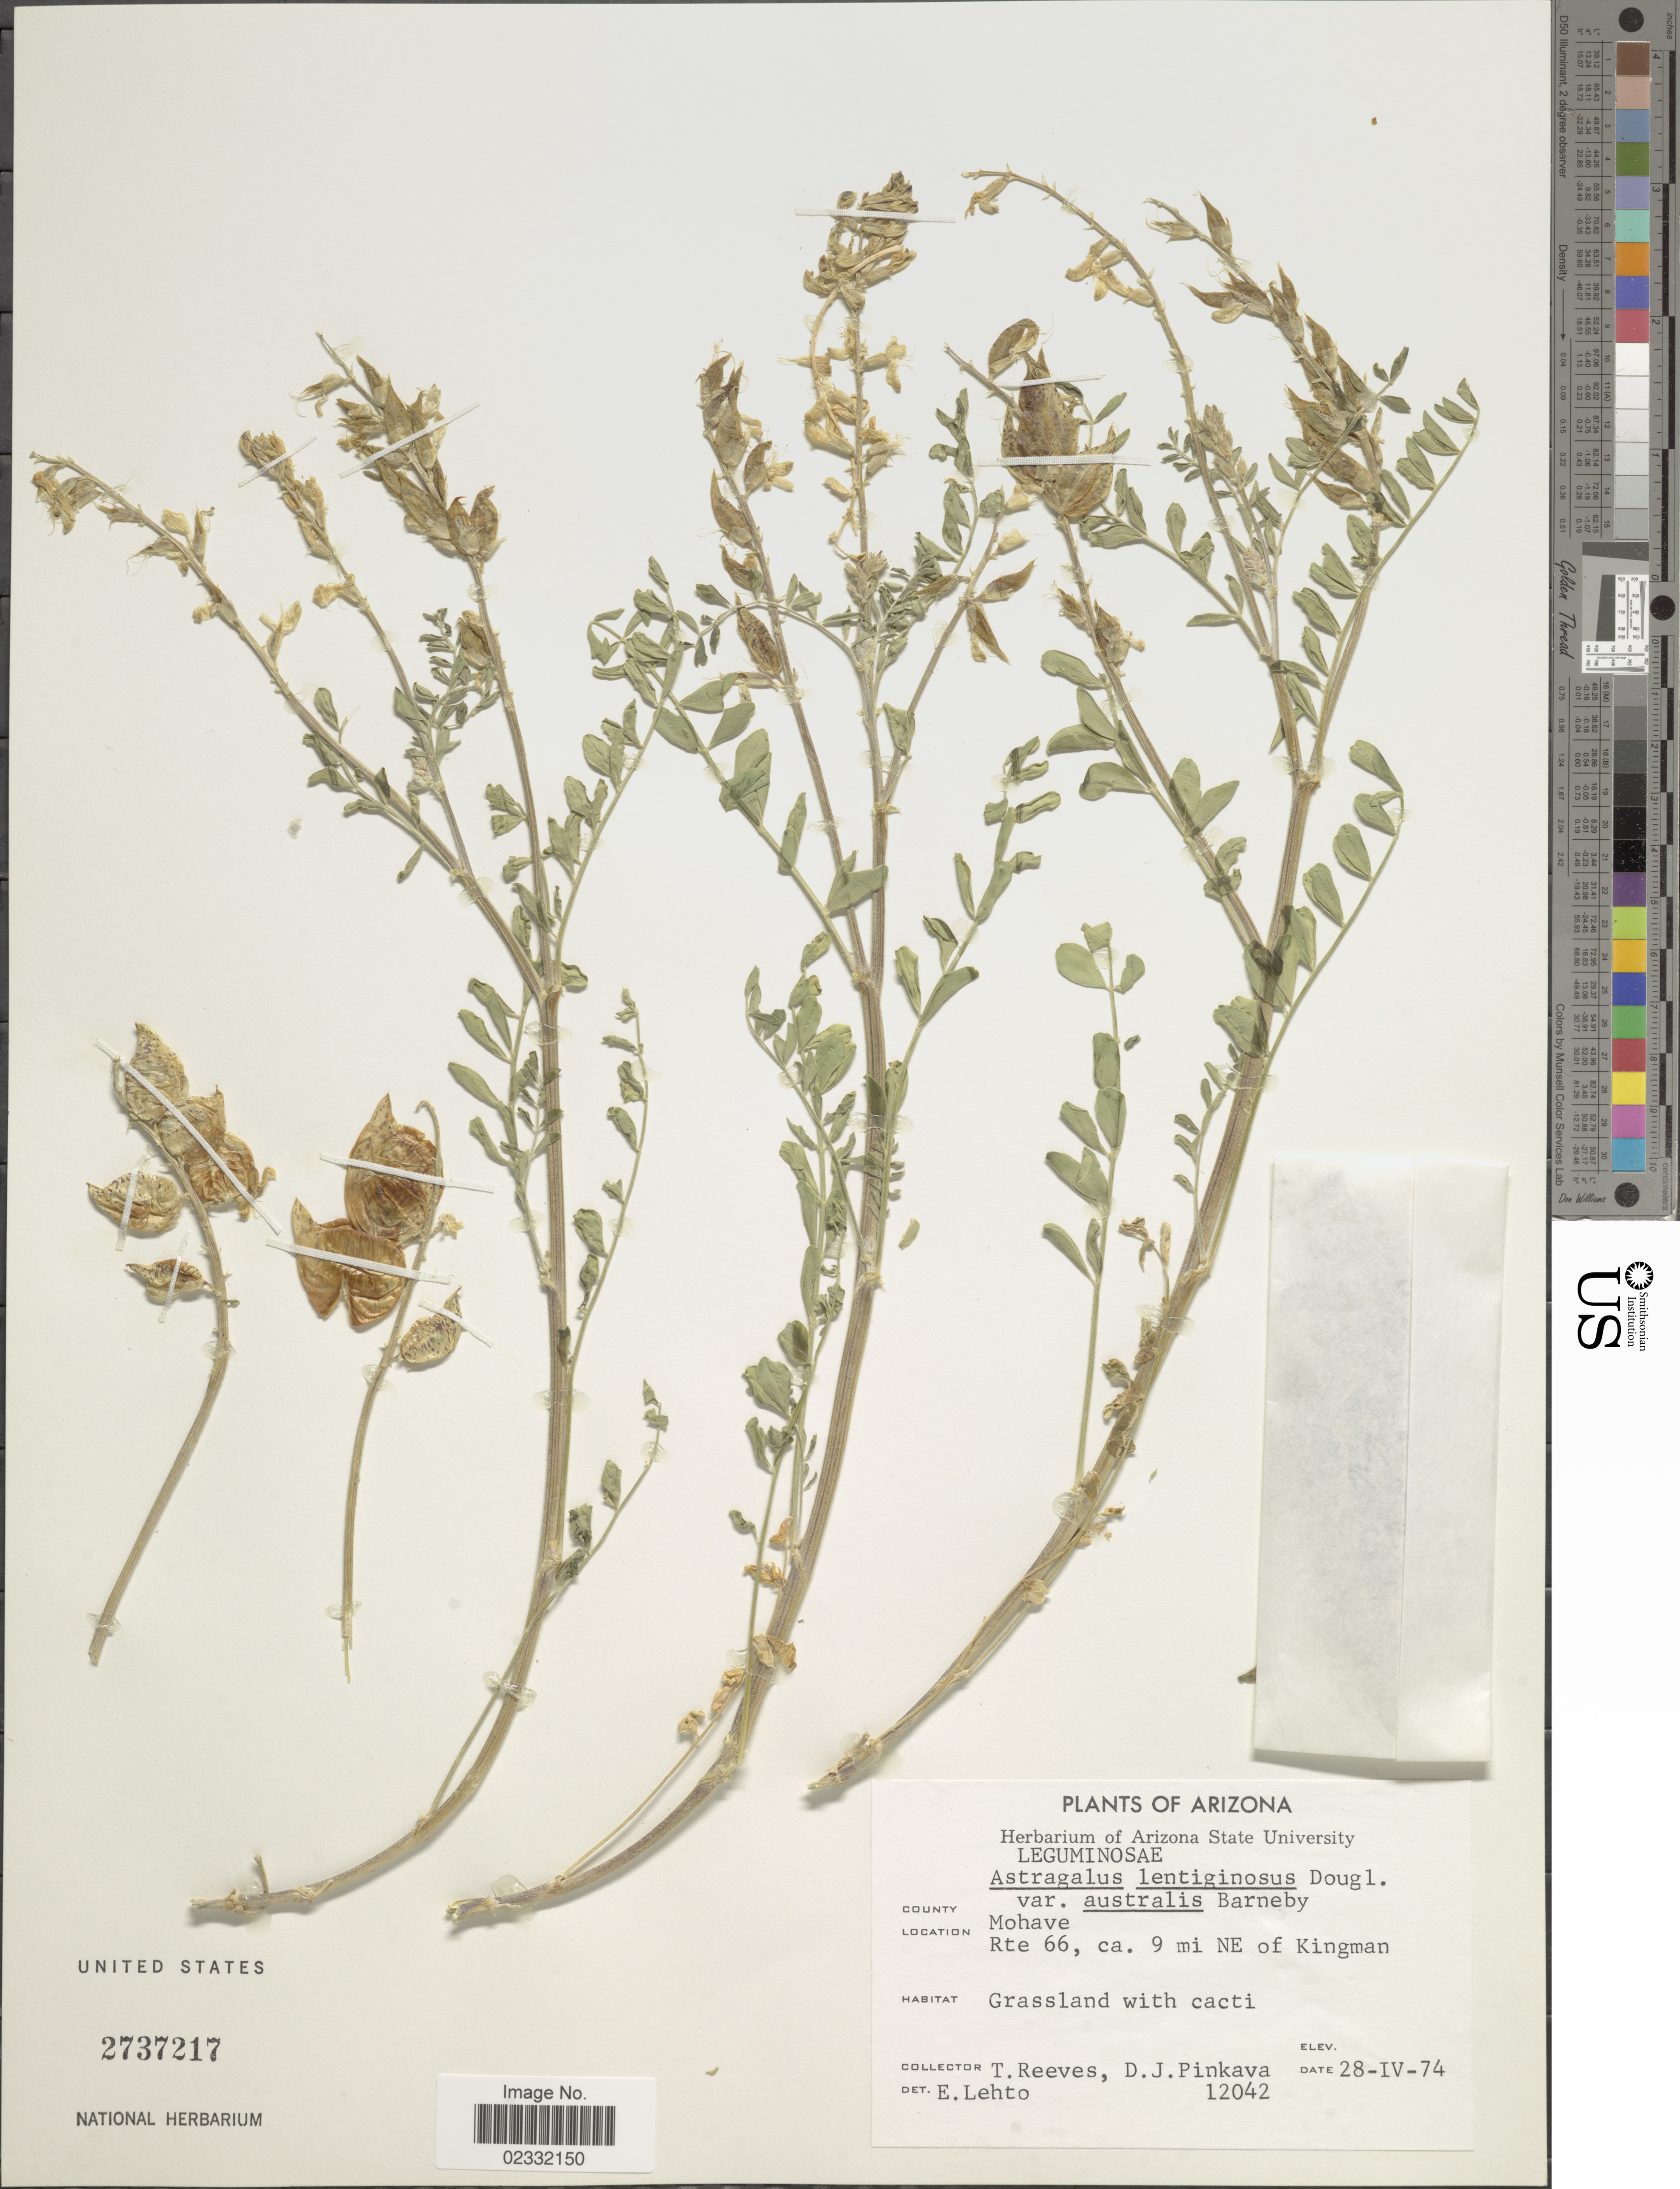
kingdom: Plantae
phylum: Tracheophyta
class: Magnoliopsida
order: Fabales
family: Fabaceae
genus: Astragalus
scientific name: Astragalus lentiginosus var. australis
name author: Barneby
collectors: T. Reeves & D. J. Pinkava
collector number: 12042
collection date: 1974-04-28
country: United States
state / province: Arizona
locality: County Mohave, Rte 66, ca. 9 mi NE of Kingman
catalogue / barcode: US 2737217